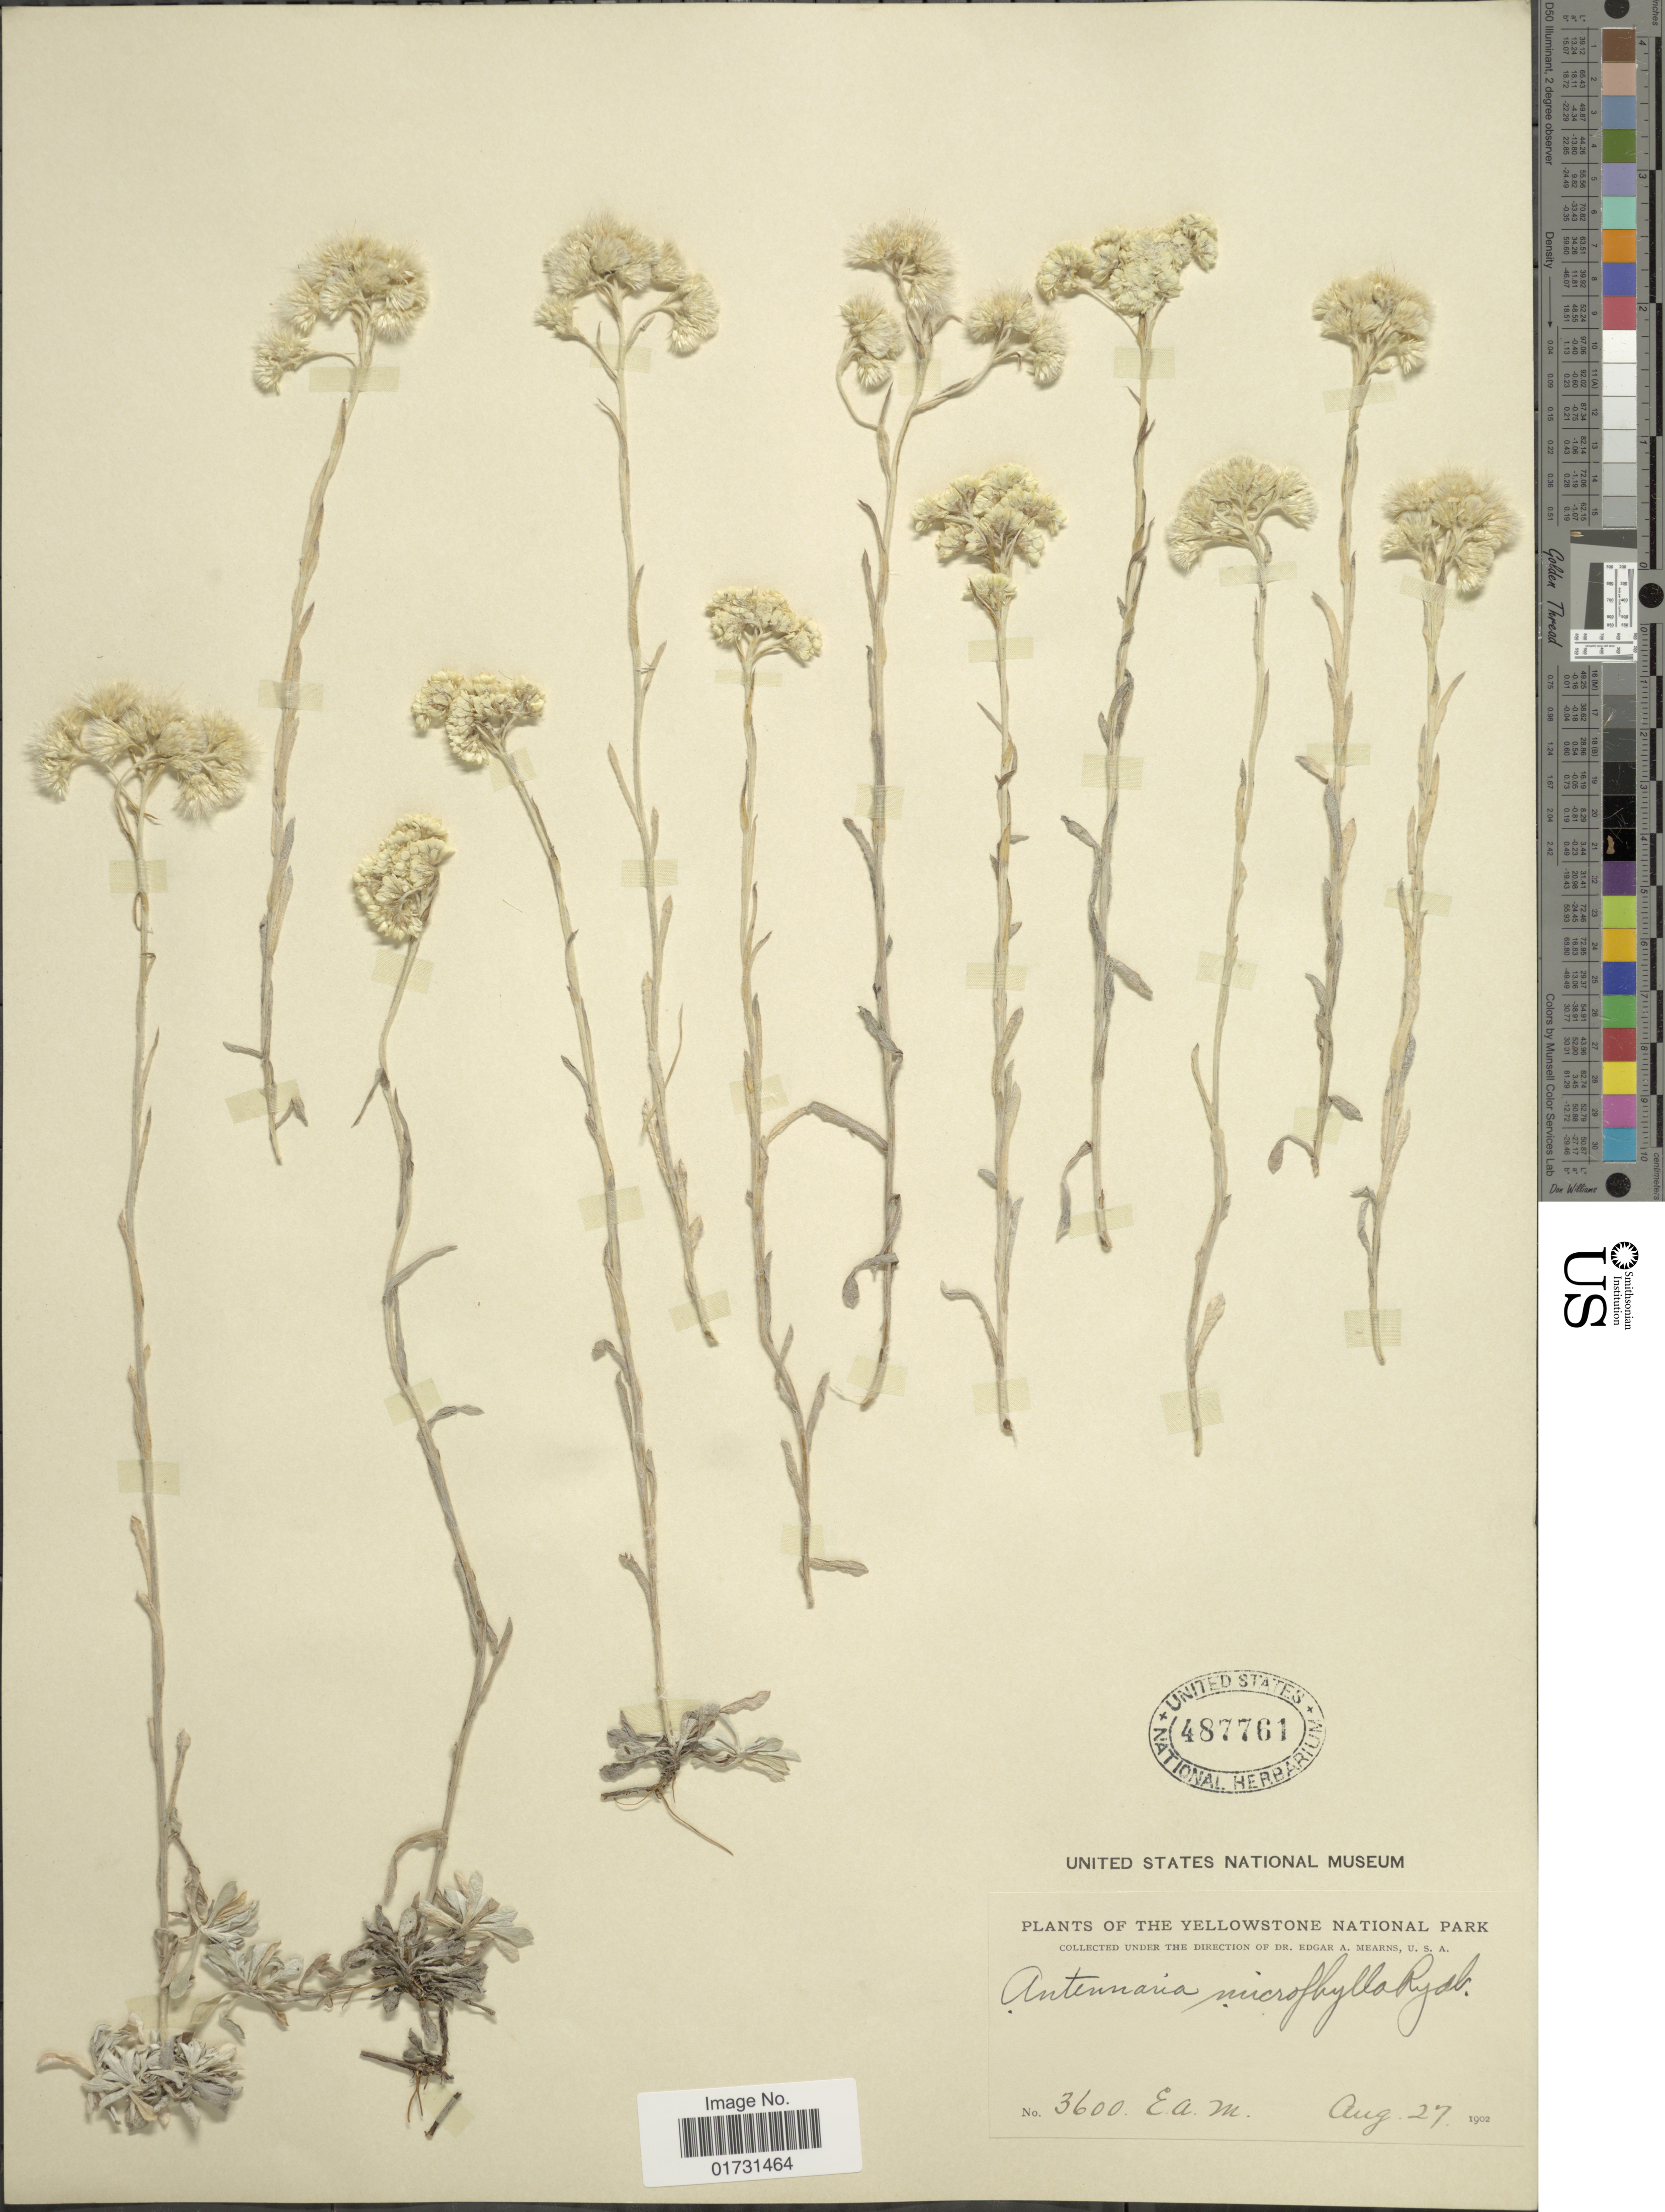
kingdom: Plantae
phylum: Tracheophyta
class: Magnoliopsida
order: Asterales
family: Asteraceae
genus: Antennaria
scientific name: Antennaria microphylla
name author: Rydb.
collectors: E. A. Mearns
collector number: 3600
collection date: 1902-08-27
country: United States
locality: Yellowstone National Park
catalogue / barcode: US 487761